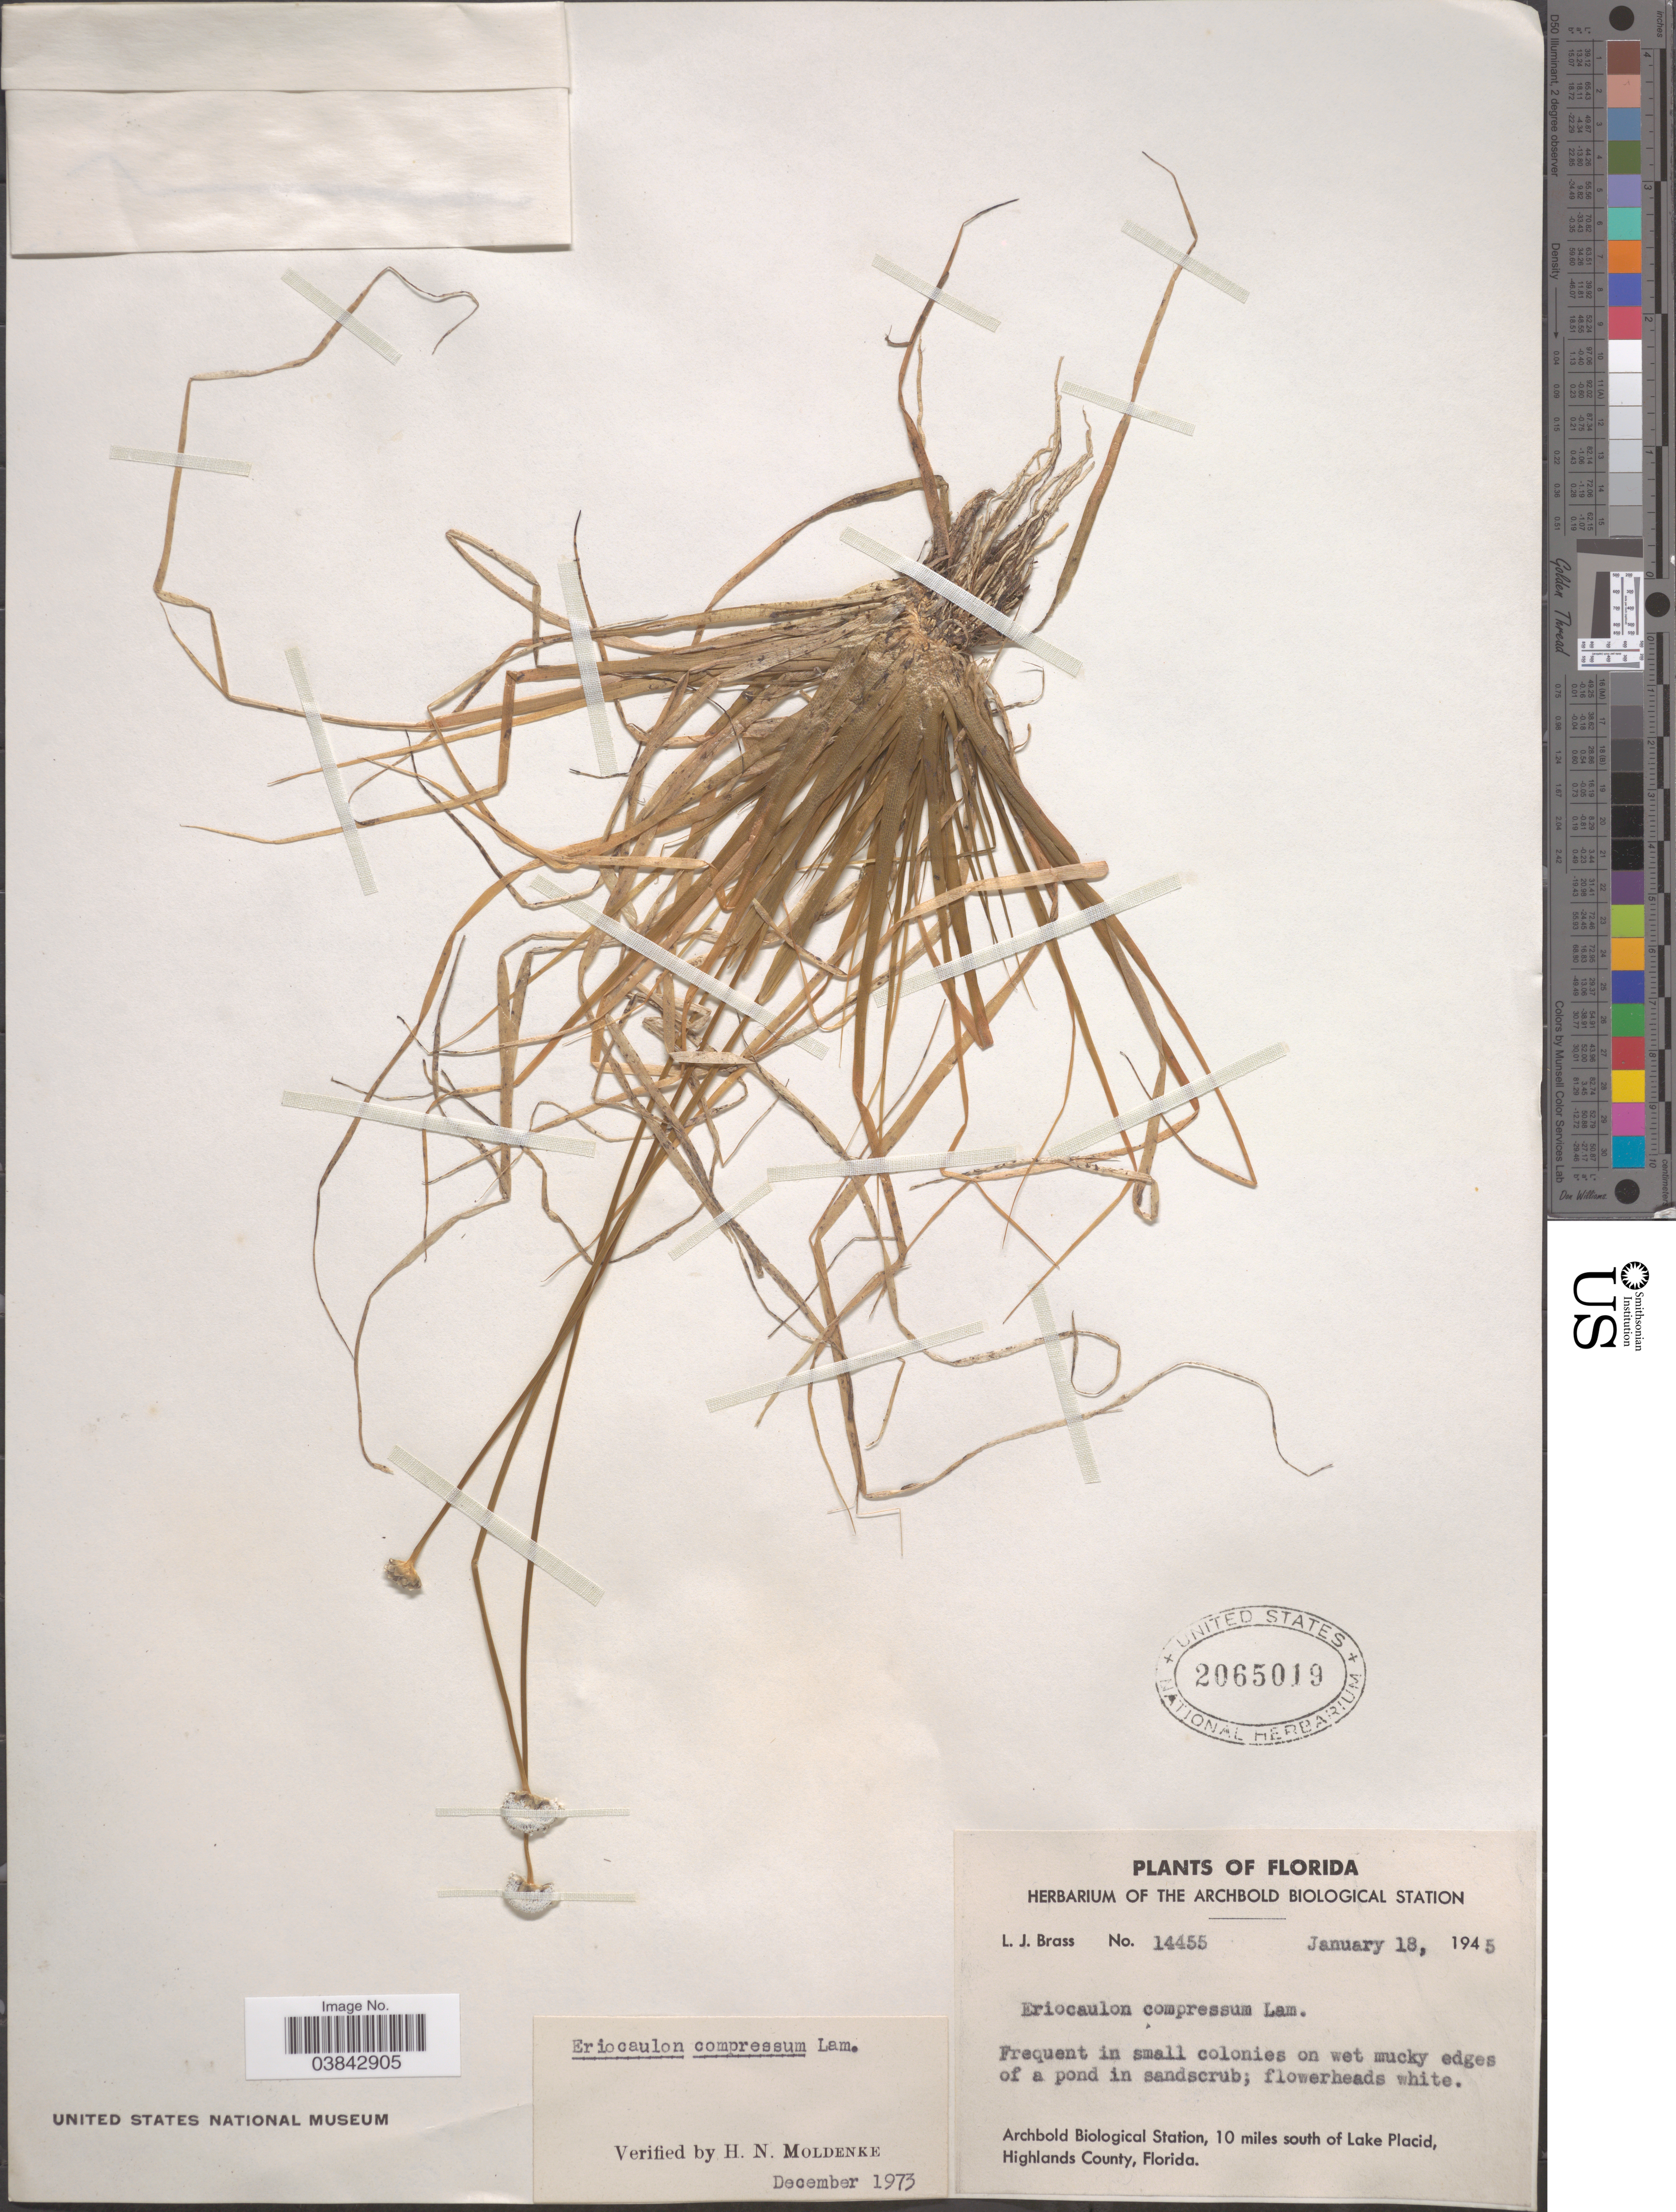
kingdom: Plantae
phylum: Tracheophyta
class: Liliopsida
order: Poales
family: Eriocaulaceae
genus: Eriocaulon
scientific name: Eriocaulon compressum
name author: Lam.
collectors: L. J. Brass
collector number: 14455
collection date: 1945-01-18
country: United States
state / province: Florida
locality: Archbold Biological Station, 10 miles south of Lake Placid, Highlands County.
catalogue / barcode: US 2065019